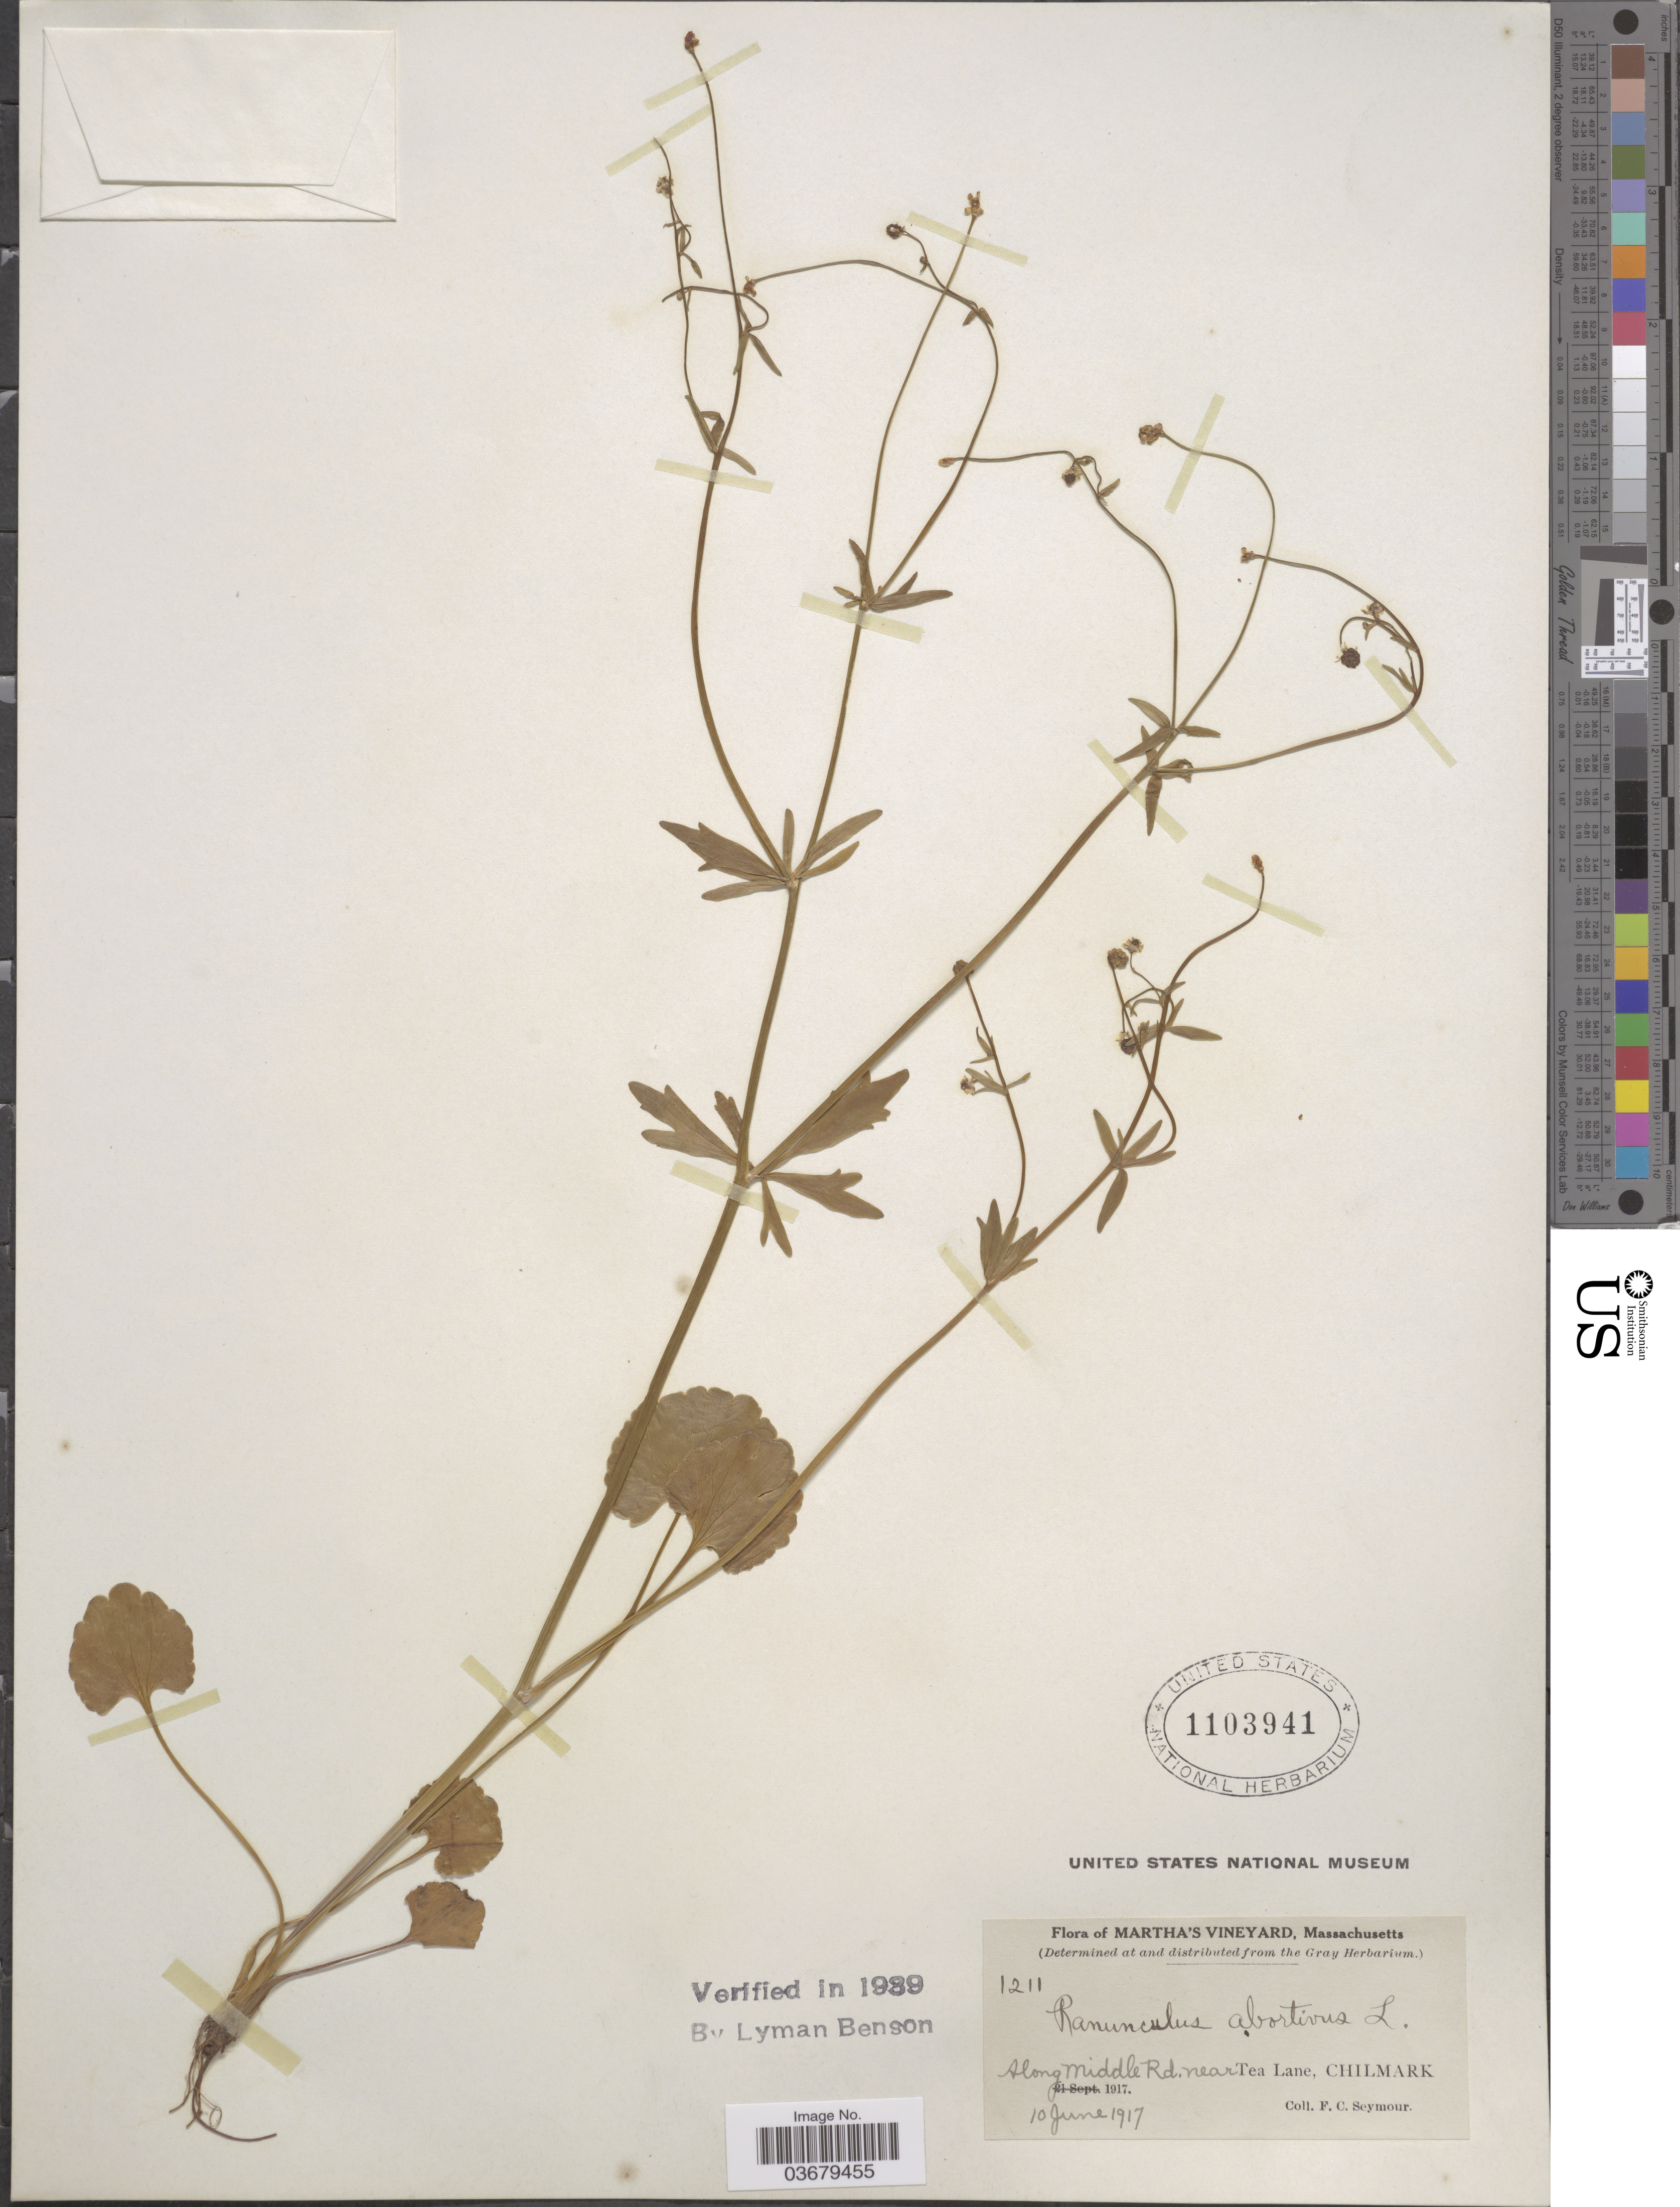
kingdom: Plantae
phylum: Tracheophyta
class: Magnoliopsida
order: Ranunculales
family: Ranunculaceae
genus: Ranunculus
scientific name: Ranunculus abortivus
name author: L.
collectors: F. C. Seymour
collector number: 1211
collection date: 1917-06-10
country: United States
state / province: Massachusetts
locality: Martha's Vineyard. Along Middle Rd. near Tea Lane, Chilmark.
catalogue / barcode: US 1103941